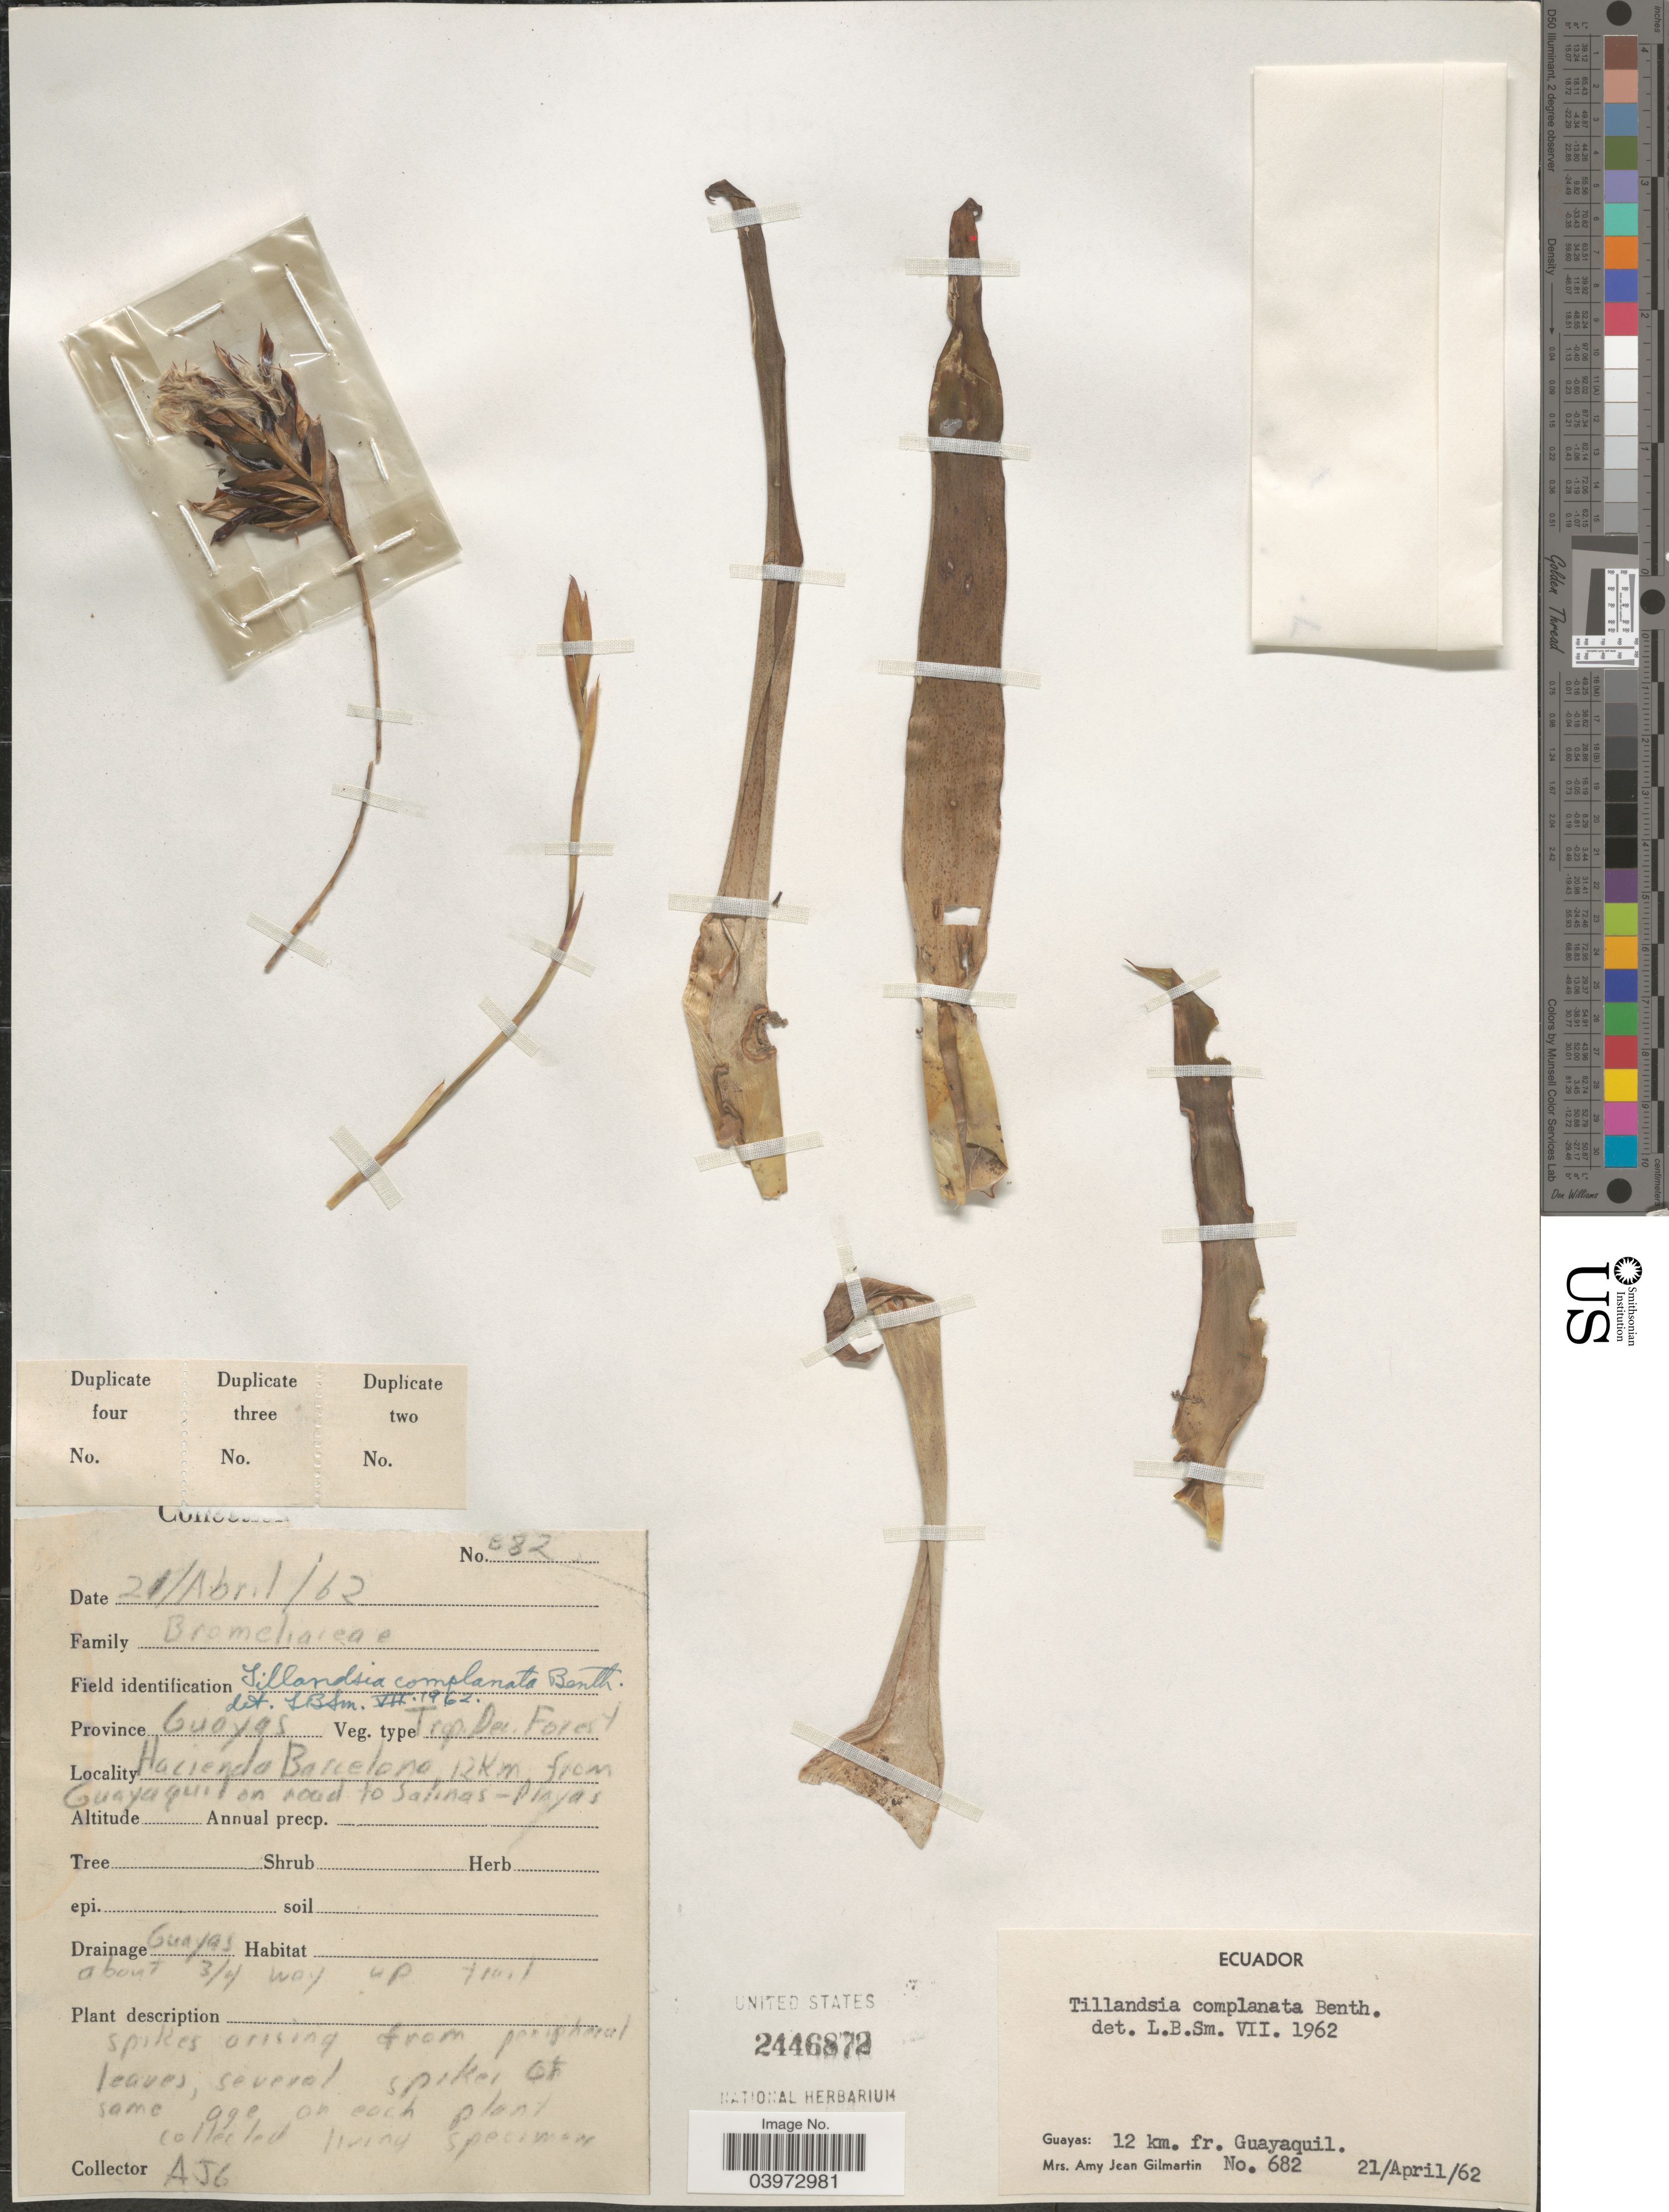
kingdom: Plantae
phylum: Tracheophyta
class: Liliopsida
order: Poales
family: Bromeliaceae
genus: Tillandsia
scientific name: Tillandsia complanata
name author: Benth.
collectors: A. J. Gilmartin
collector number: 682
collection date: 1962-04-21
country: Ecuador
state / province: Guayas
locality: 12 km. fr. Guayaquil. Hacienda Barcelona, 12 km from Guayaquil on road to Salinas-Playas.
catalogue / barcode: US 2446872